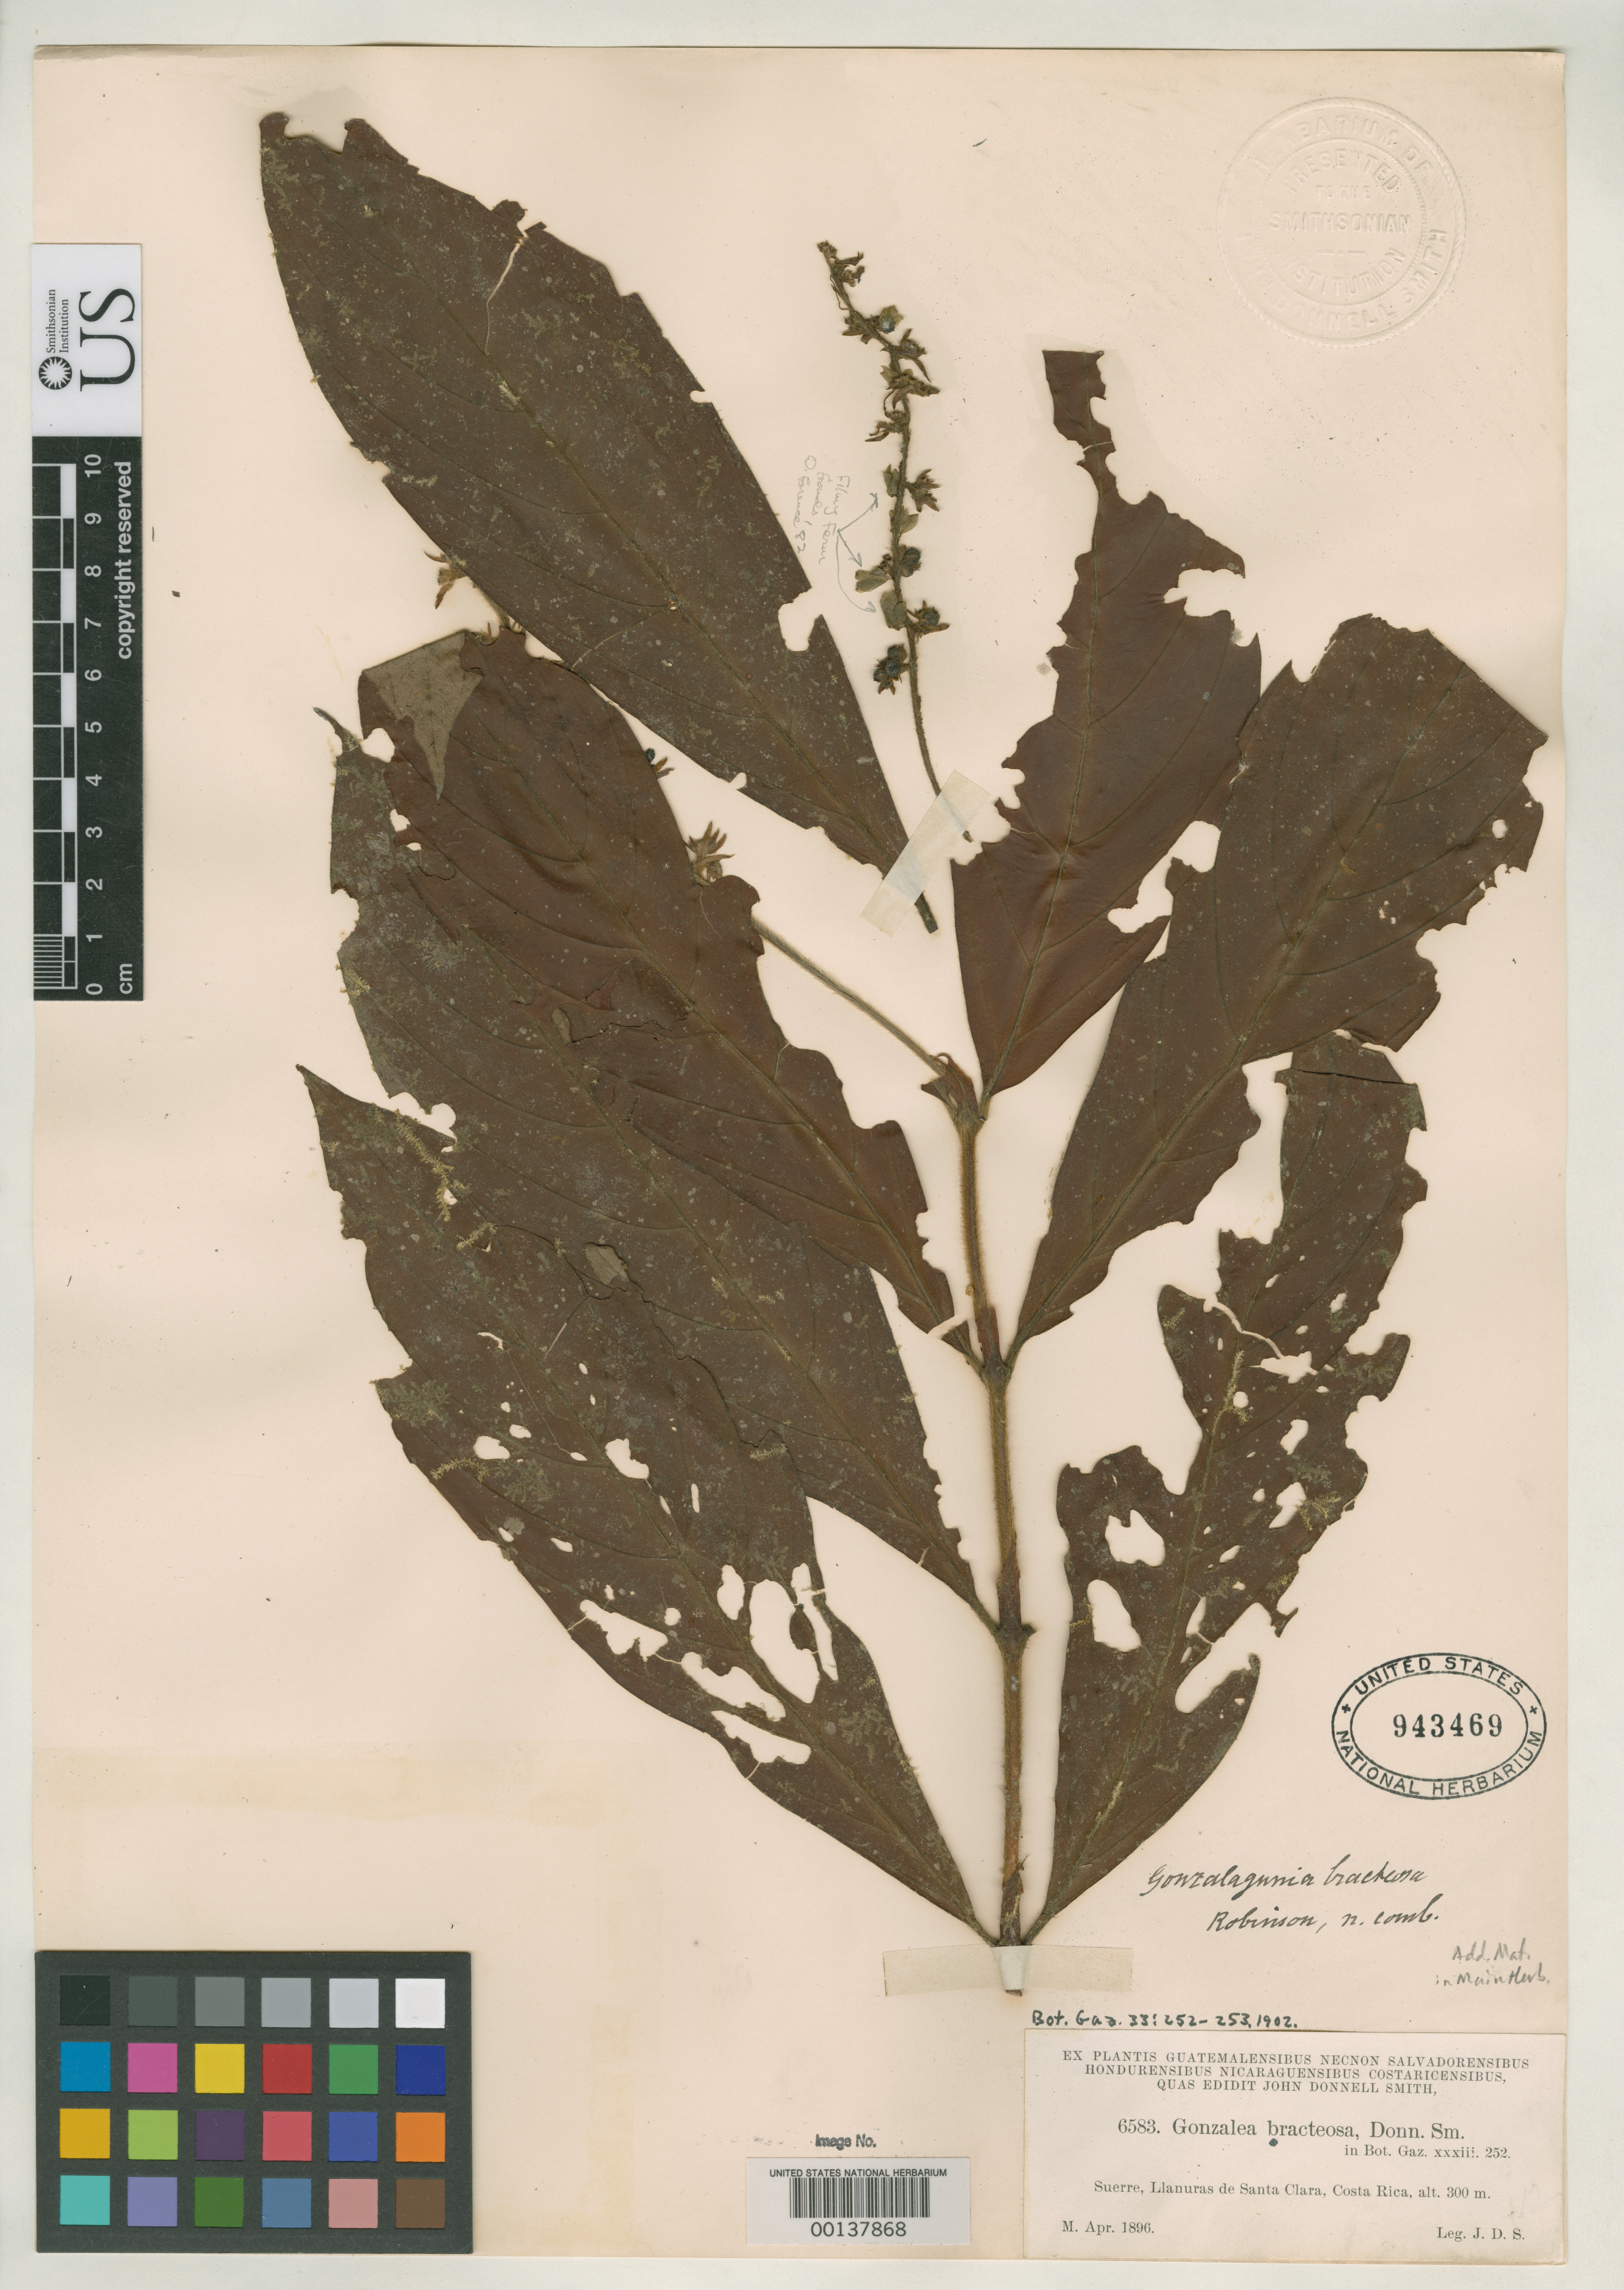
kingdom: Plantae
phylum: Tracheophyta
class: Magnoliopsida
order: Gentianales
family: Rubiaceae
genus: Gonzalea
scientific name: Gonzalea bracteosa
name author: Donn. Sm.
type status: Type Collection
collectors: J. Donnell Smith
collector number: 6583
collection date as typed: Apr 1896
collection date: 1896-04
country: Costa Rica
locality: Suerre, Llanuras de Santa Clara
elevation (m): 300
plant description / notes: One of two sheets (USNH 943468, 943469) received from John Donnell Smith herbarium.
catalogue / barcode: US 943469